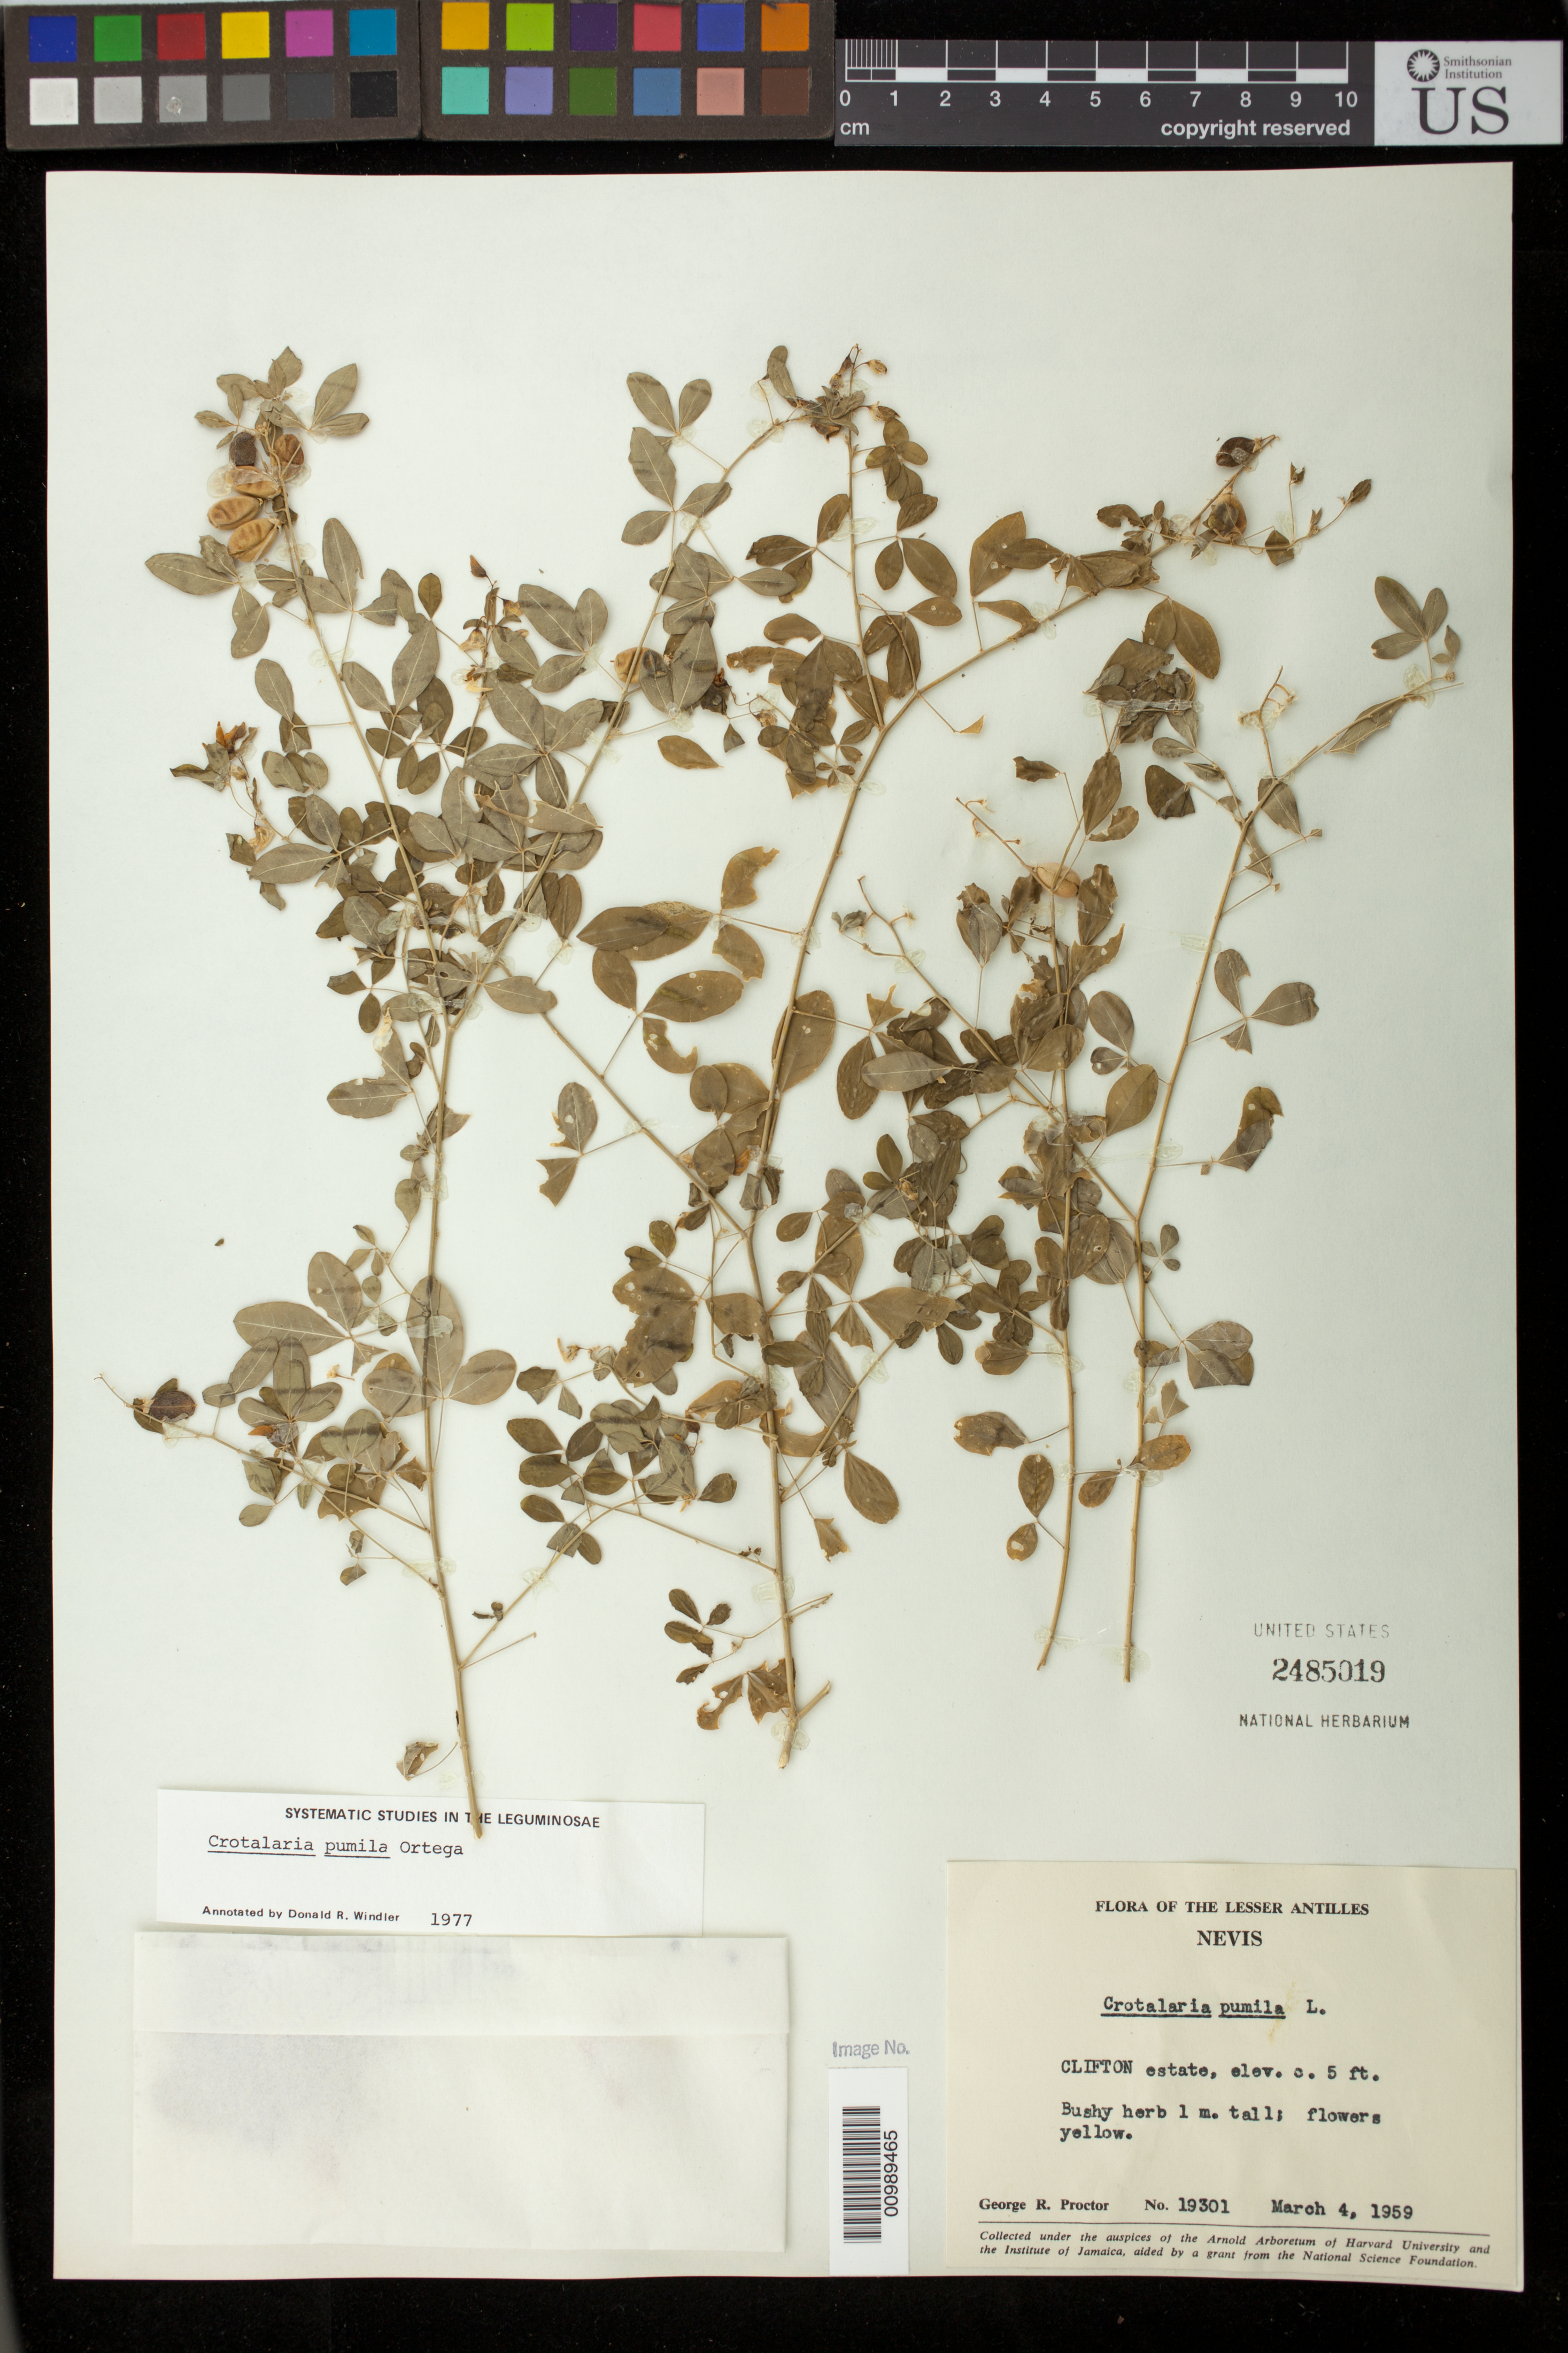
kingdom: Plantae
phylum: Tracheophyta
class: Magnoliopsida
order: Fabales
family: Fabaceae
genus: Crotalaria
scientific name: Crotalaria pumila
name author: Ortega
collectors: G. R. Proctor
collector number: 19301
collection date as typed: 04 Mar 1959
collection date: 1959-03-04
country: St. Christopher-Nevis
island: Nevis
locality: Lesser Antilles, Nevis, Clifton Estate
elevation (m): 2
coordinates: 0 N, 0 E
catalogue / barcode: US 2485019